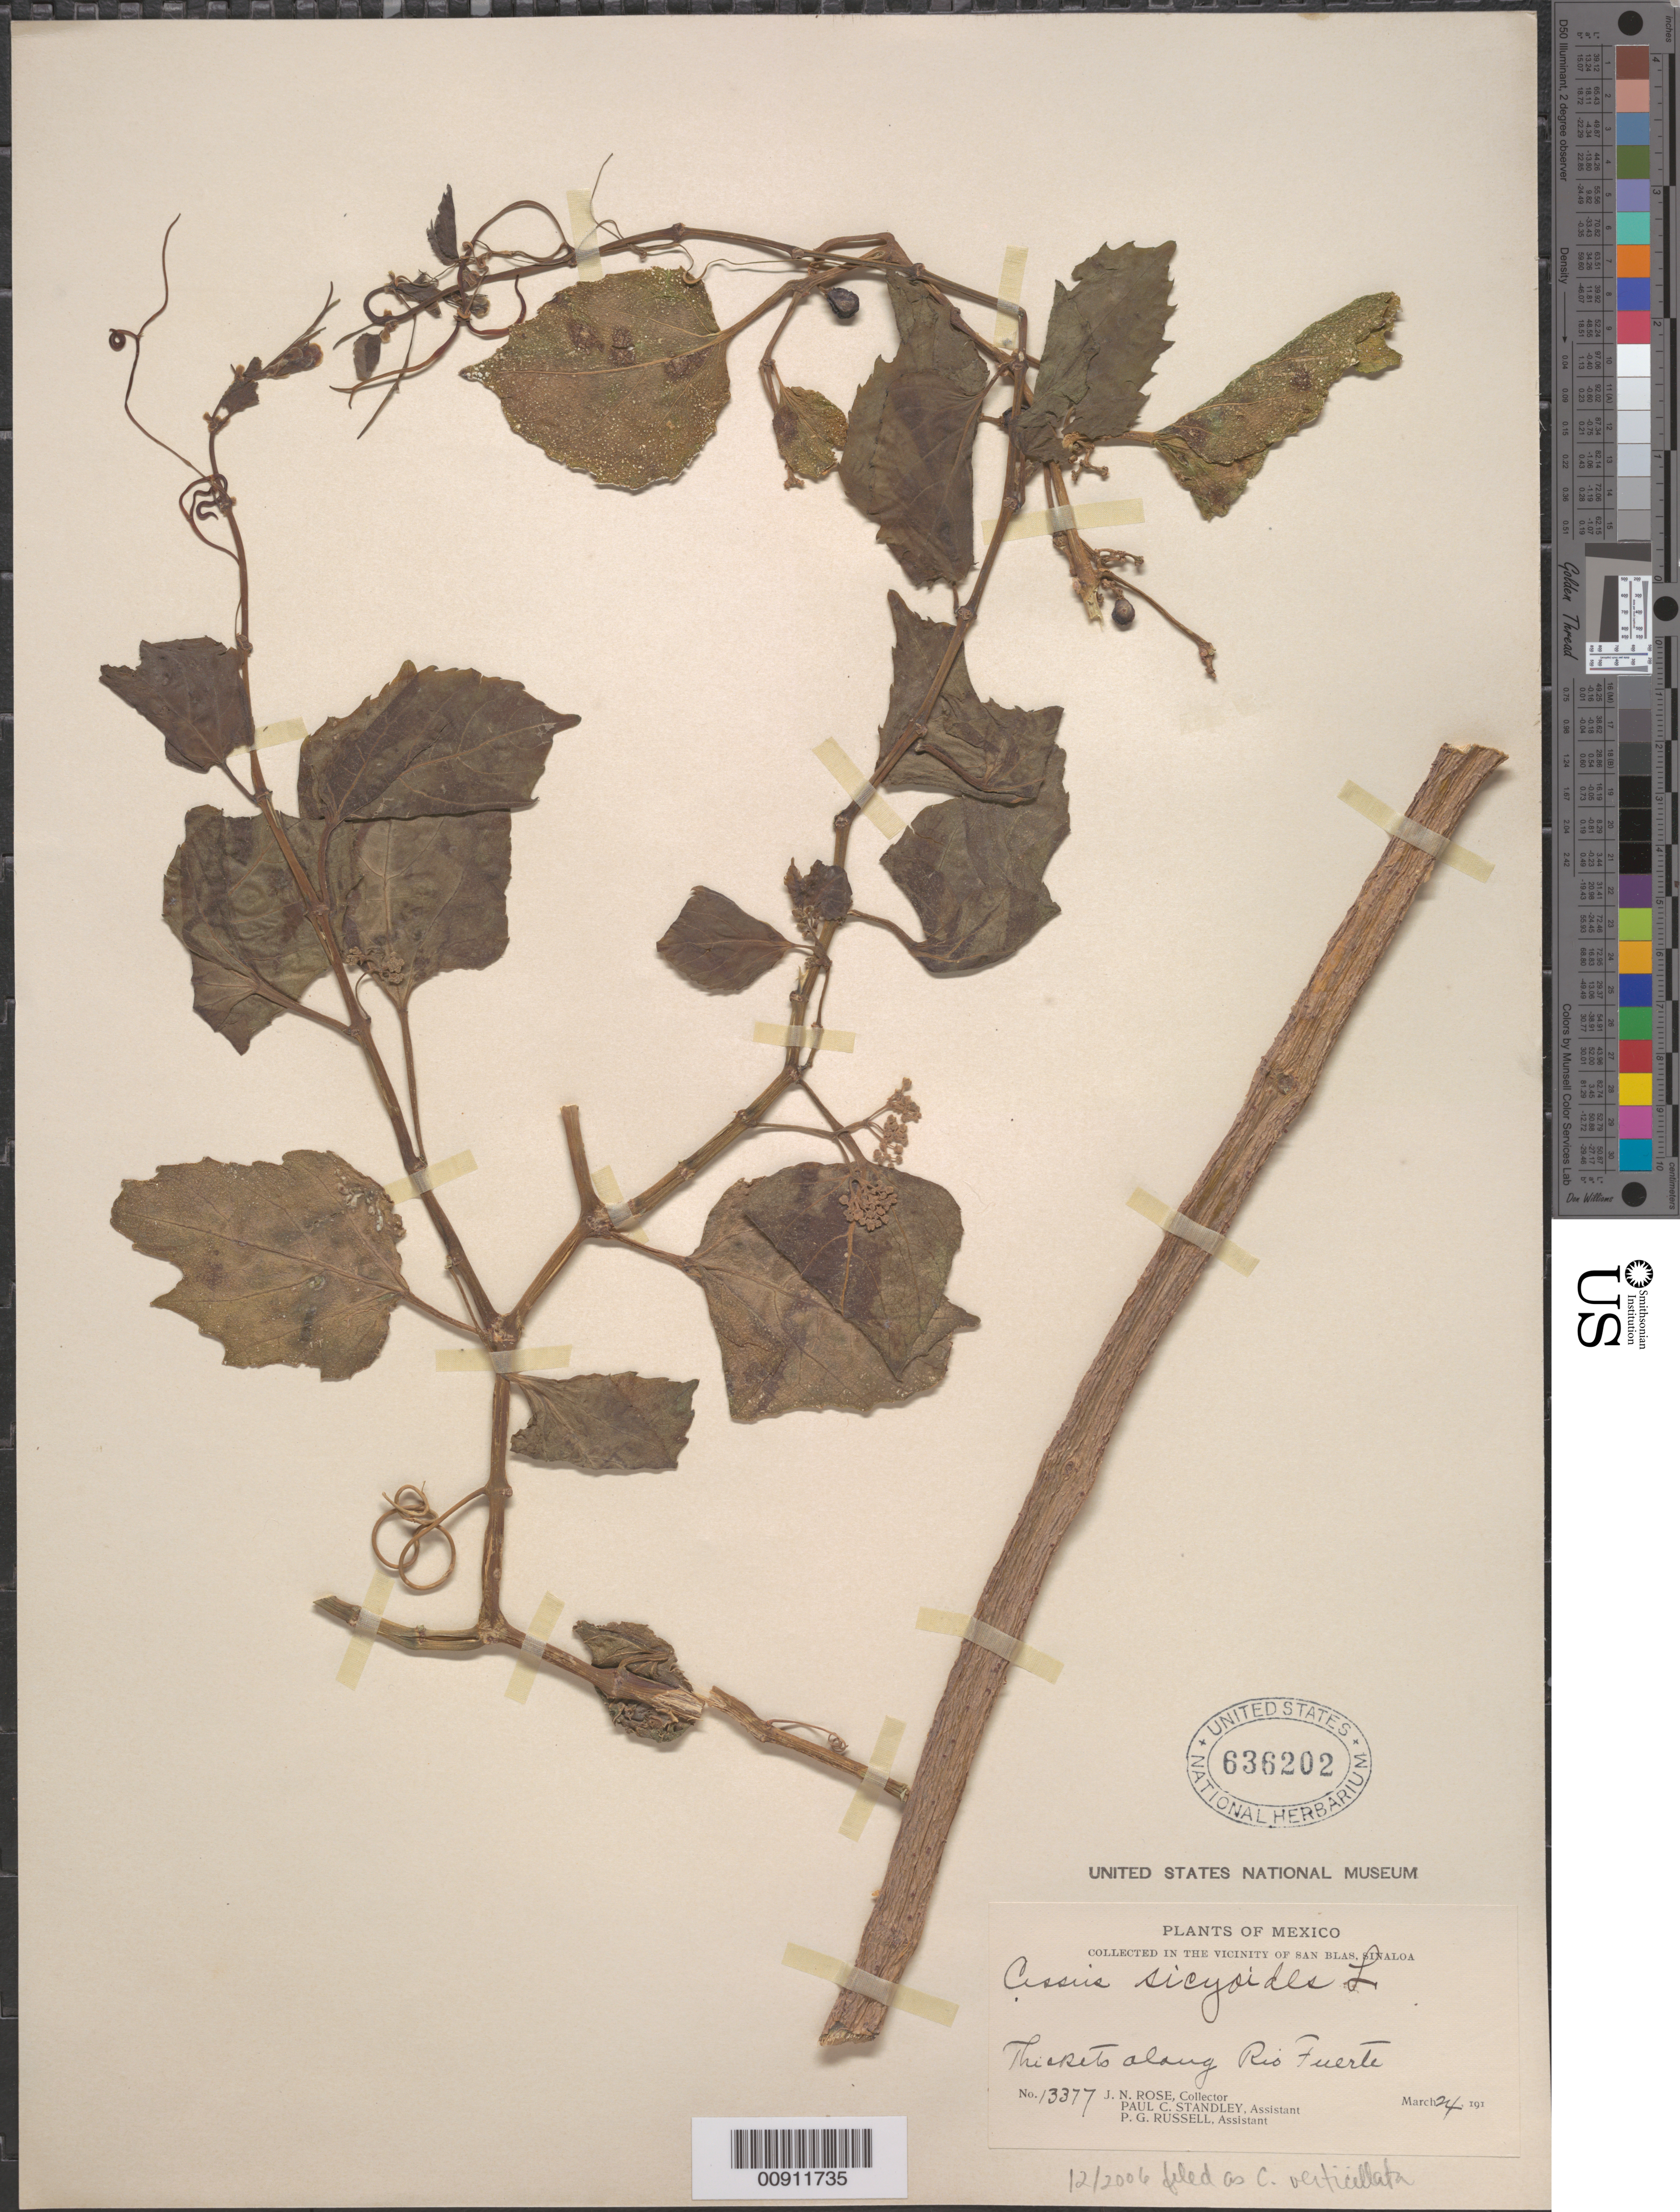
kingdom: Plantae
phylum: Tracheophyta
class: Magnoliopsida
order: Vitales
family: Vitaceae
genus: Cissus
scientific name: Cissus verticillata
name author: (L.) Nicolson & C.E. Jarvis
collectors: J. N. Rose, P. C. Standley & P. G. Russell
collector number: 13377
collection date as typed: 24 Mar 191-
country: Mexico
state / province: Sinaloa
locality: Vicinity of San Blas, Sinaloa. Thickets along Río Fuerte.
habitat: Thickets along Río.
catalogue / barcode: US 636202